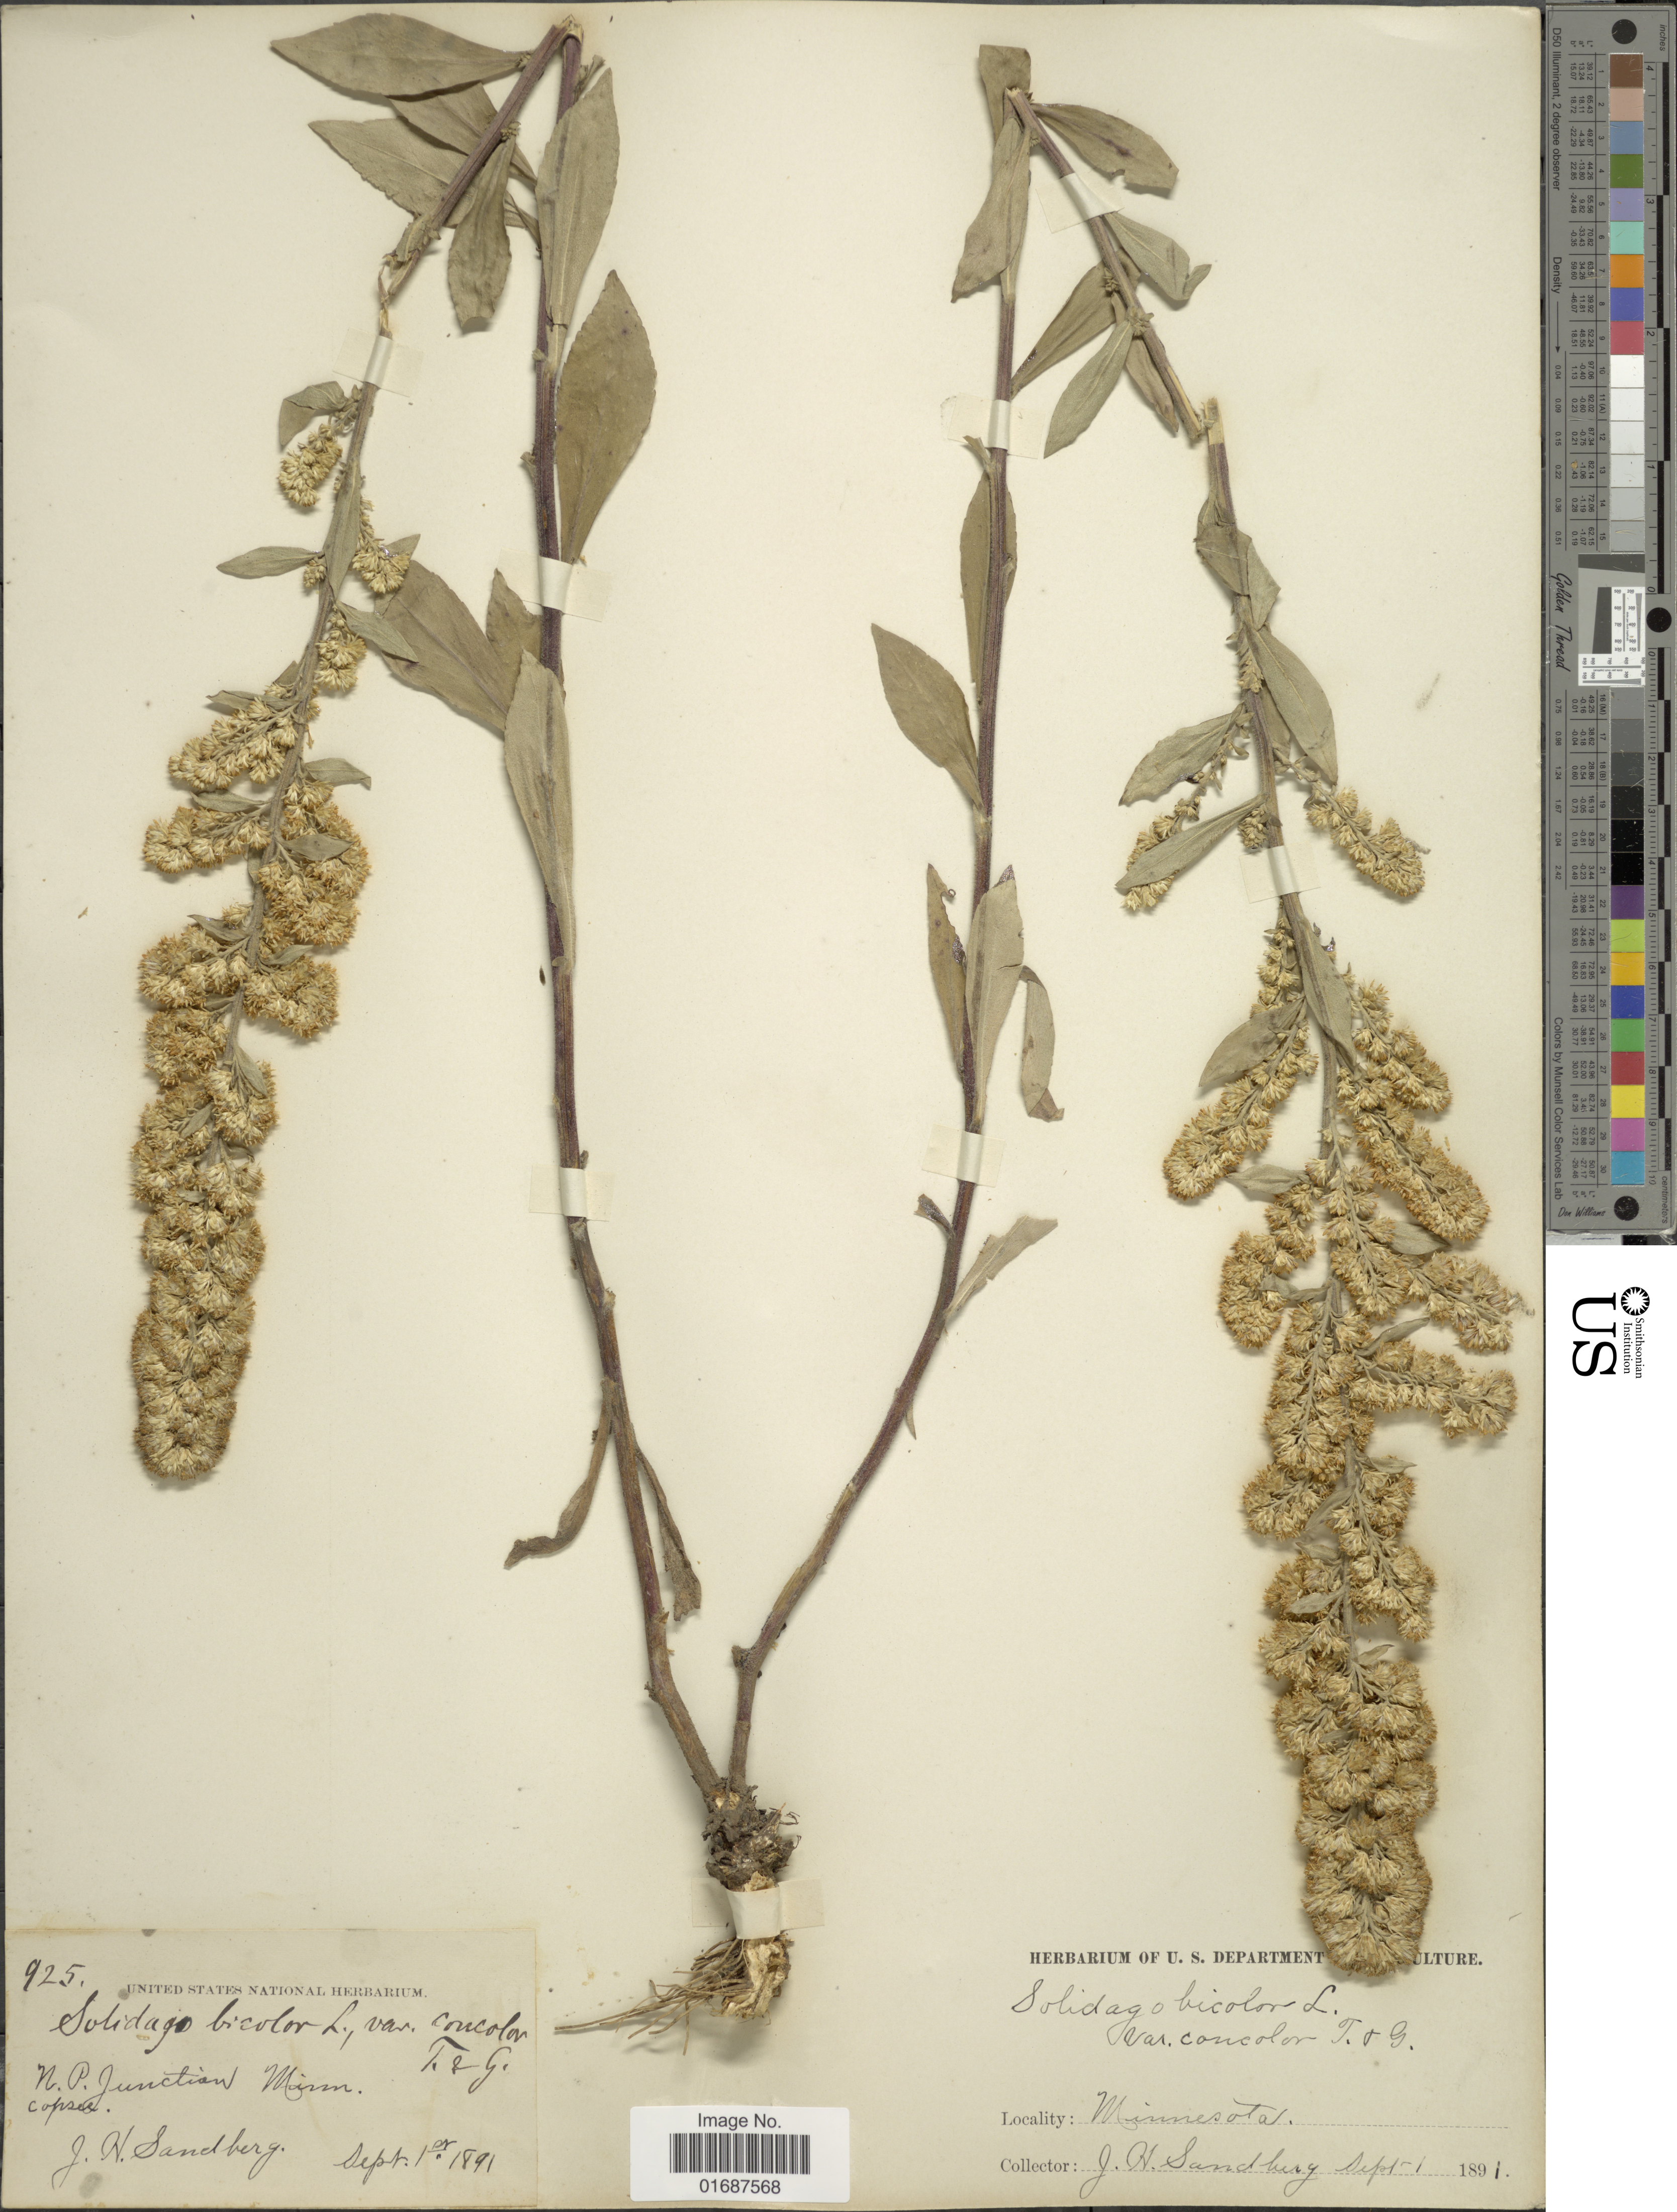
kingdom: Plantae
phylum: Tracheophyta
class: Magnoliopsida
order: Asterales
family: Asteraceae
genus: Solidago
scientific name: Solidago hispida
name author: Muhl. ex Willd.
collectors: J. H. Sandberg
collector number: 925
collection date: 1891-09-01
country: United States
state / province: Minnesota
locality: N. P. Junction